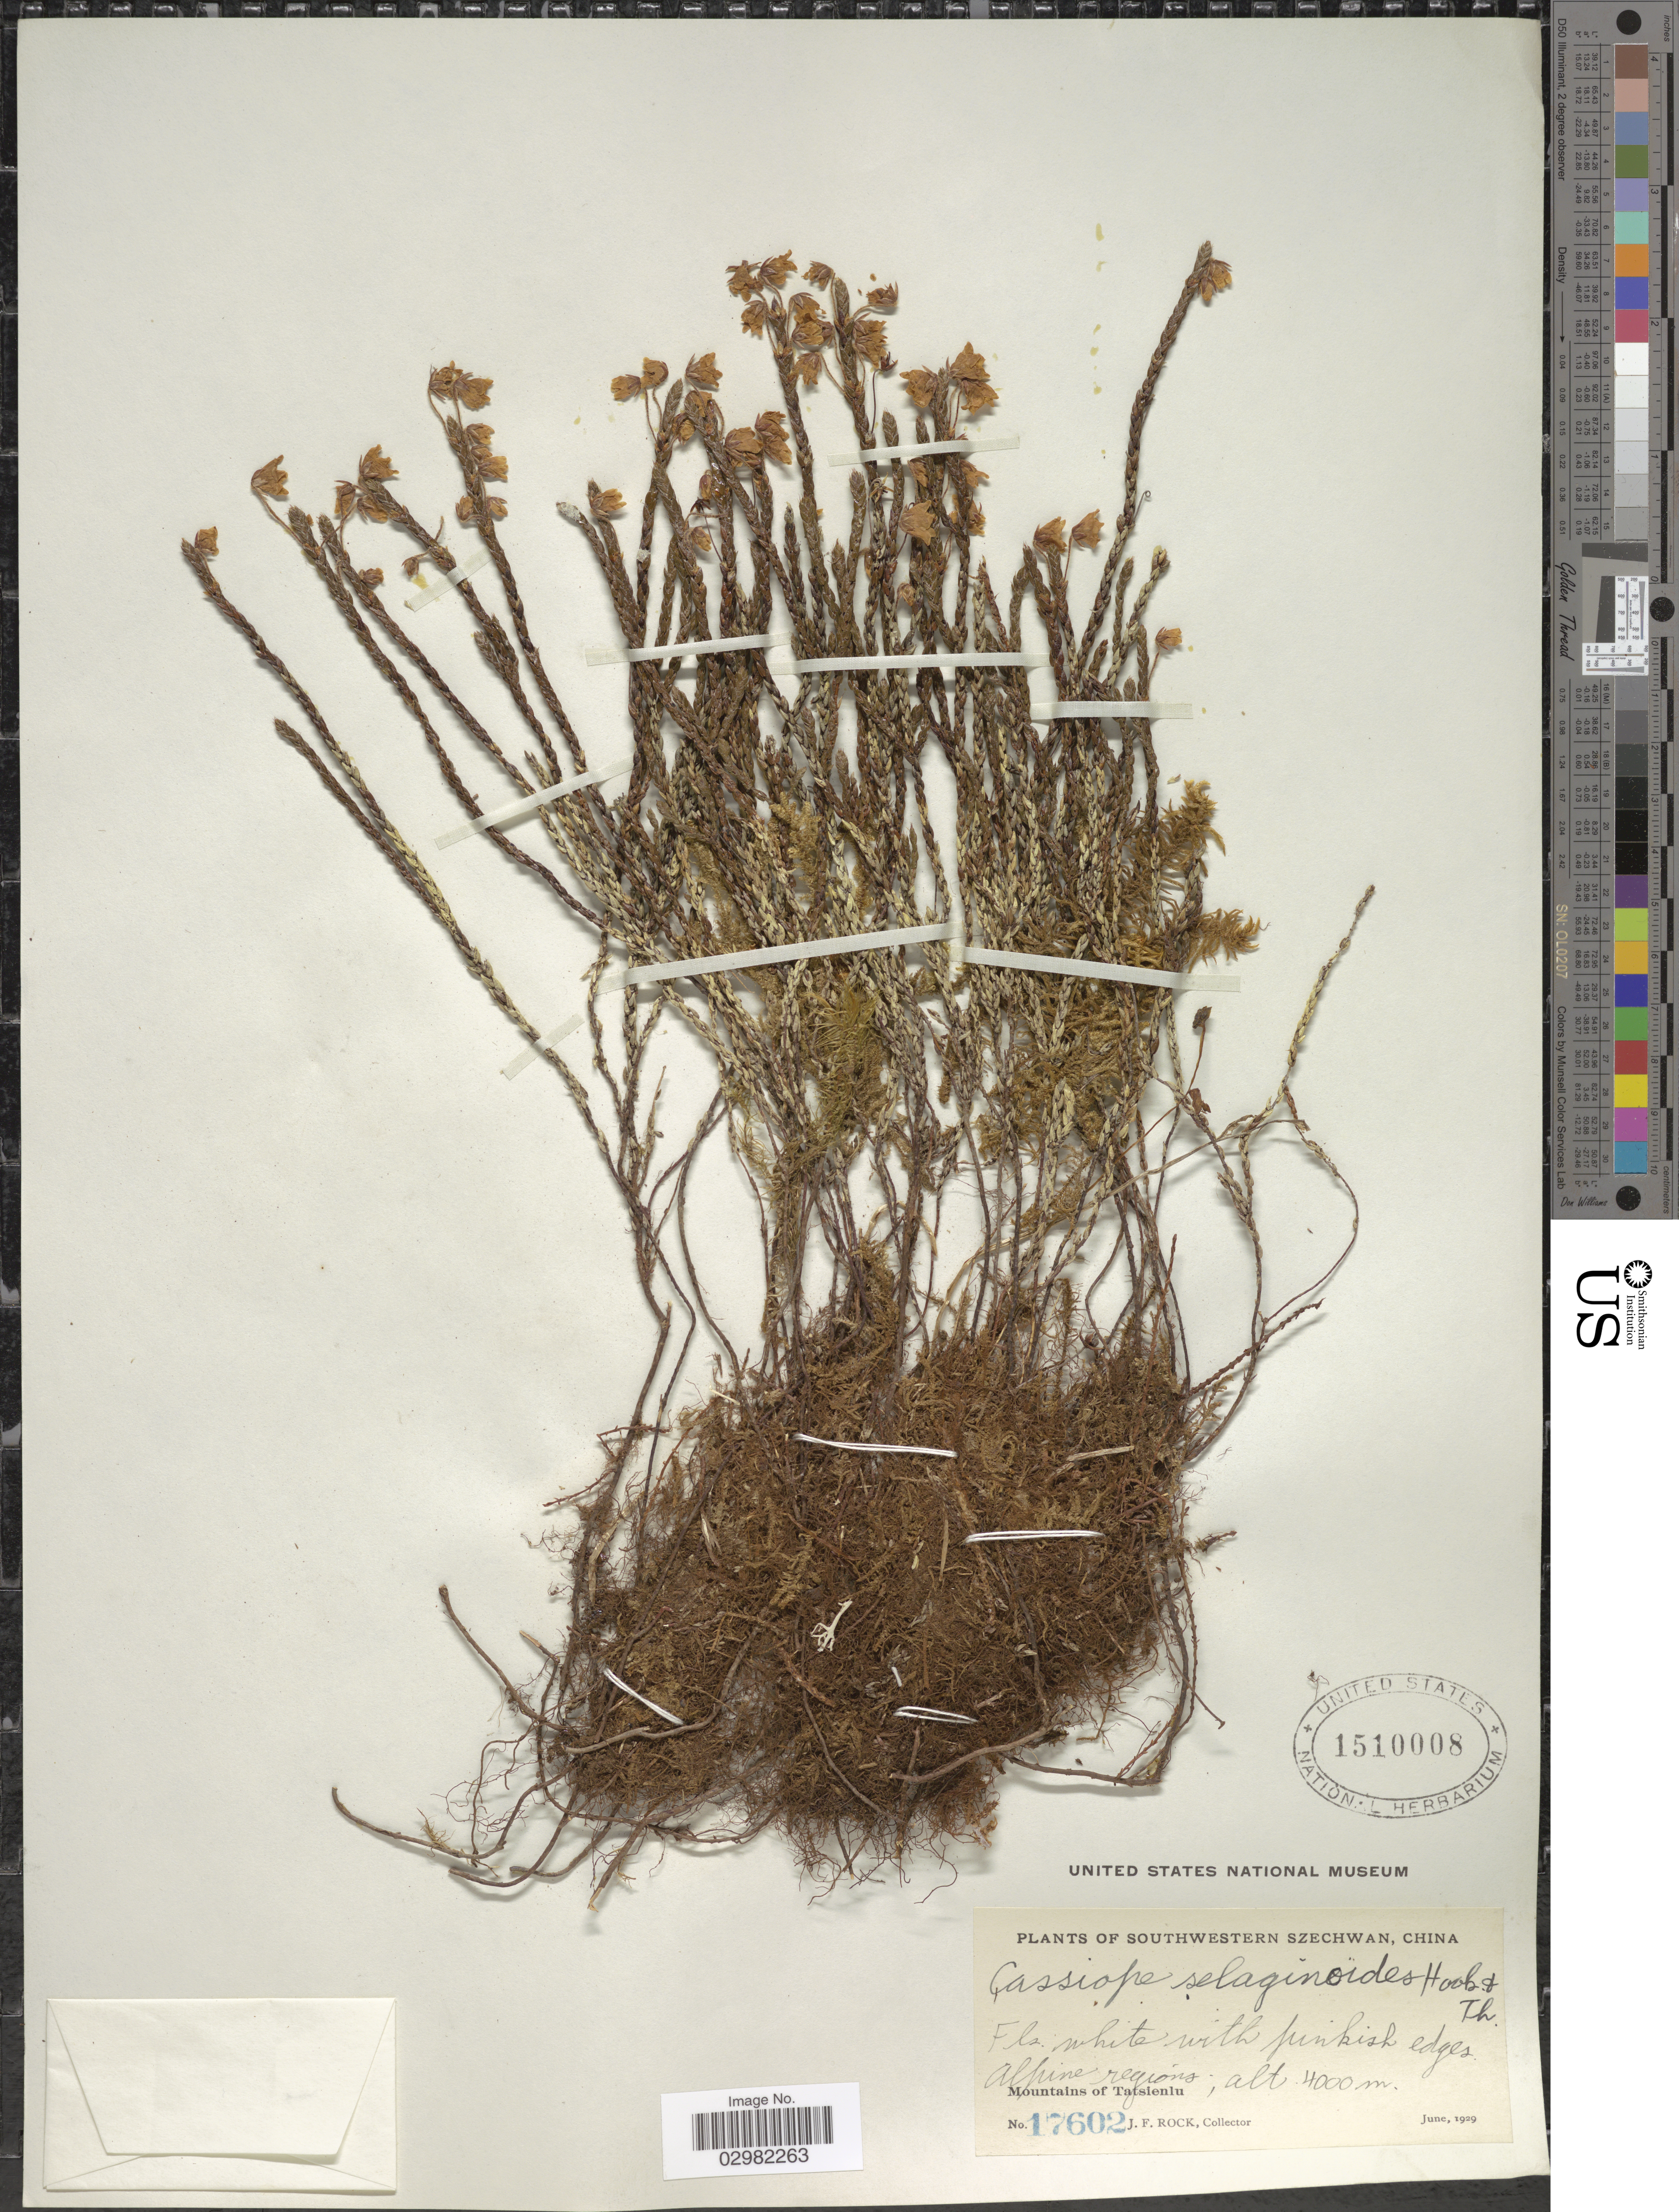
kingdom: Plantae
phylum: Tracheophyta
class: Magnoliopsida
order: Ericales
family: Ericaceae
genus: Cassiope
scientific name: Cassiope selaginoides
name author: Hook. f. & Thomson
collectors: J. Rock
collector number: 17602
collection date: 1929-06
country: China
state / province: Sichuan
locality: Southwestern Szechwan, China, Mountains of Tatsienlu.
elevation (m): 4000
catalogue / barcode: US 1510008